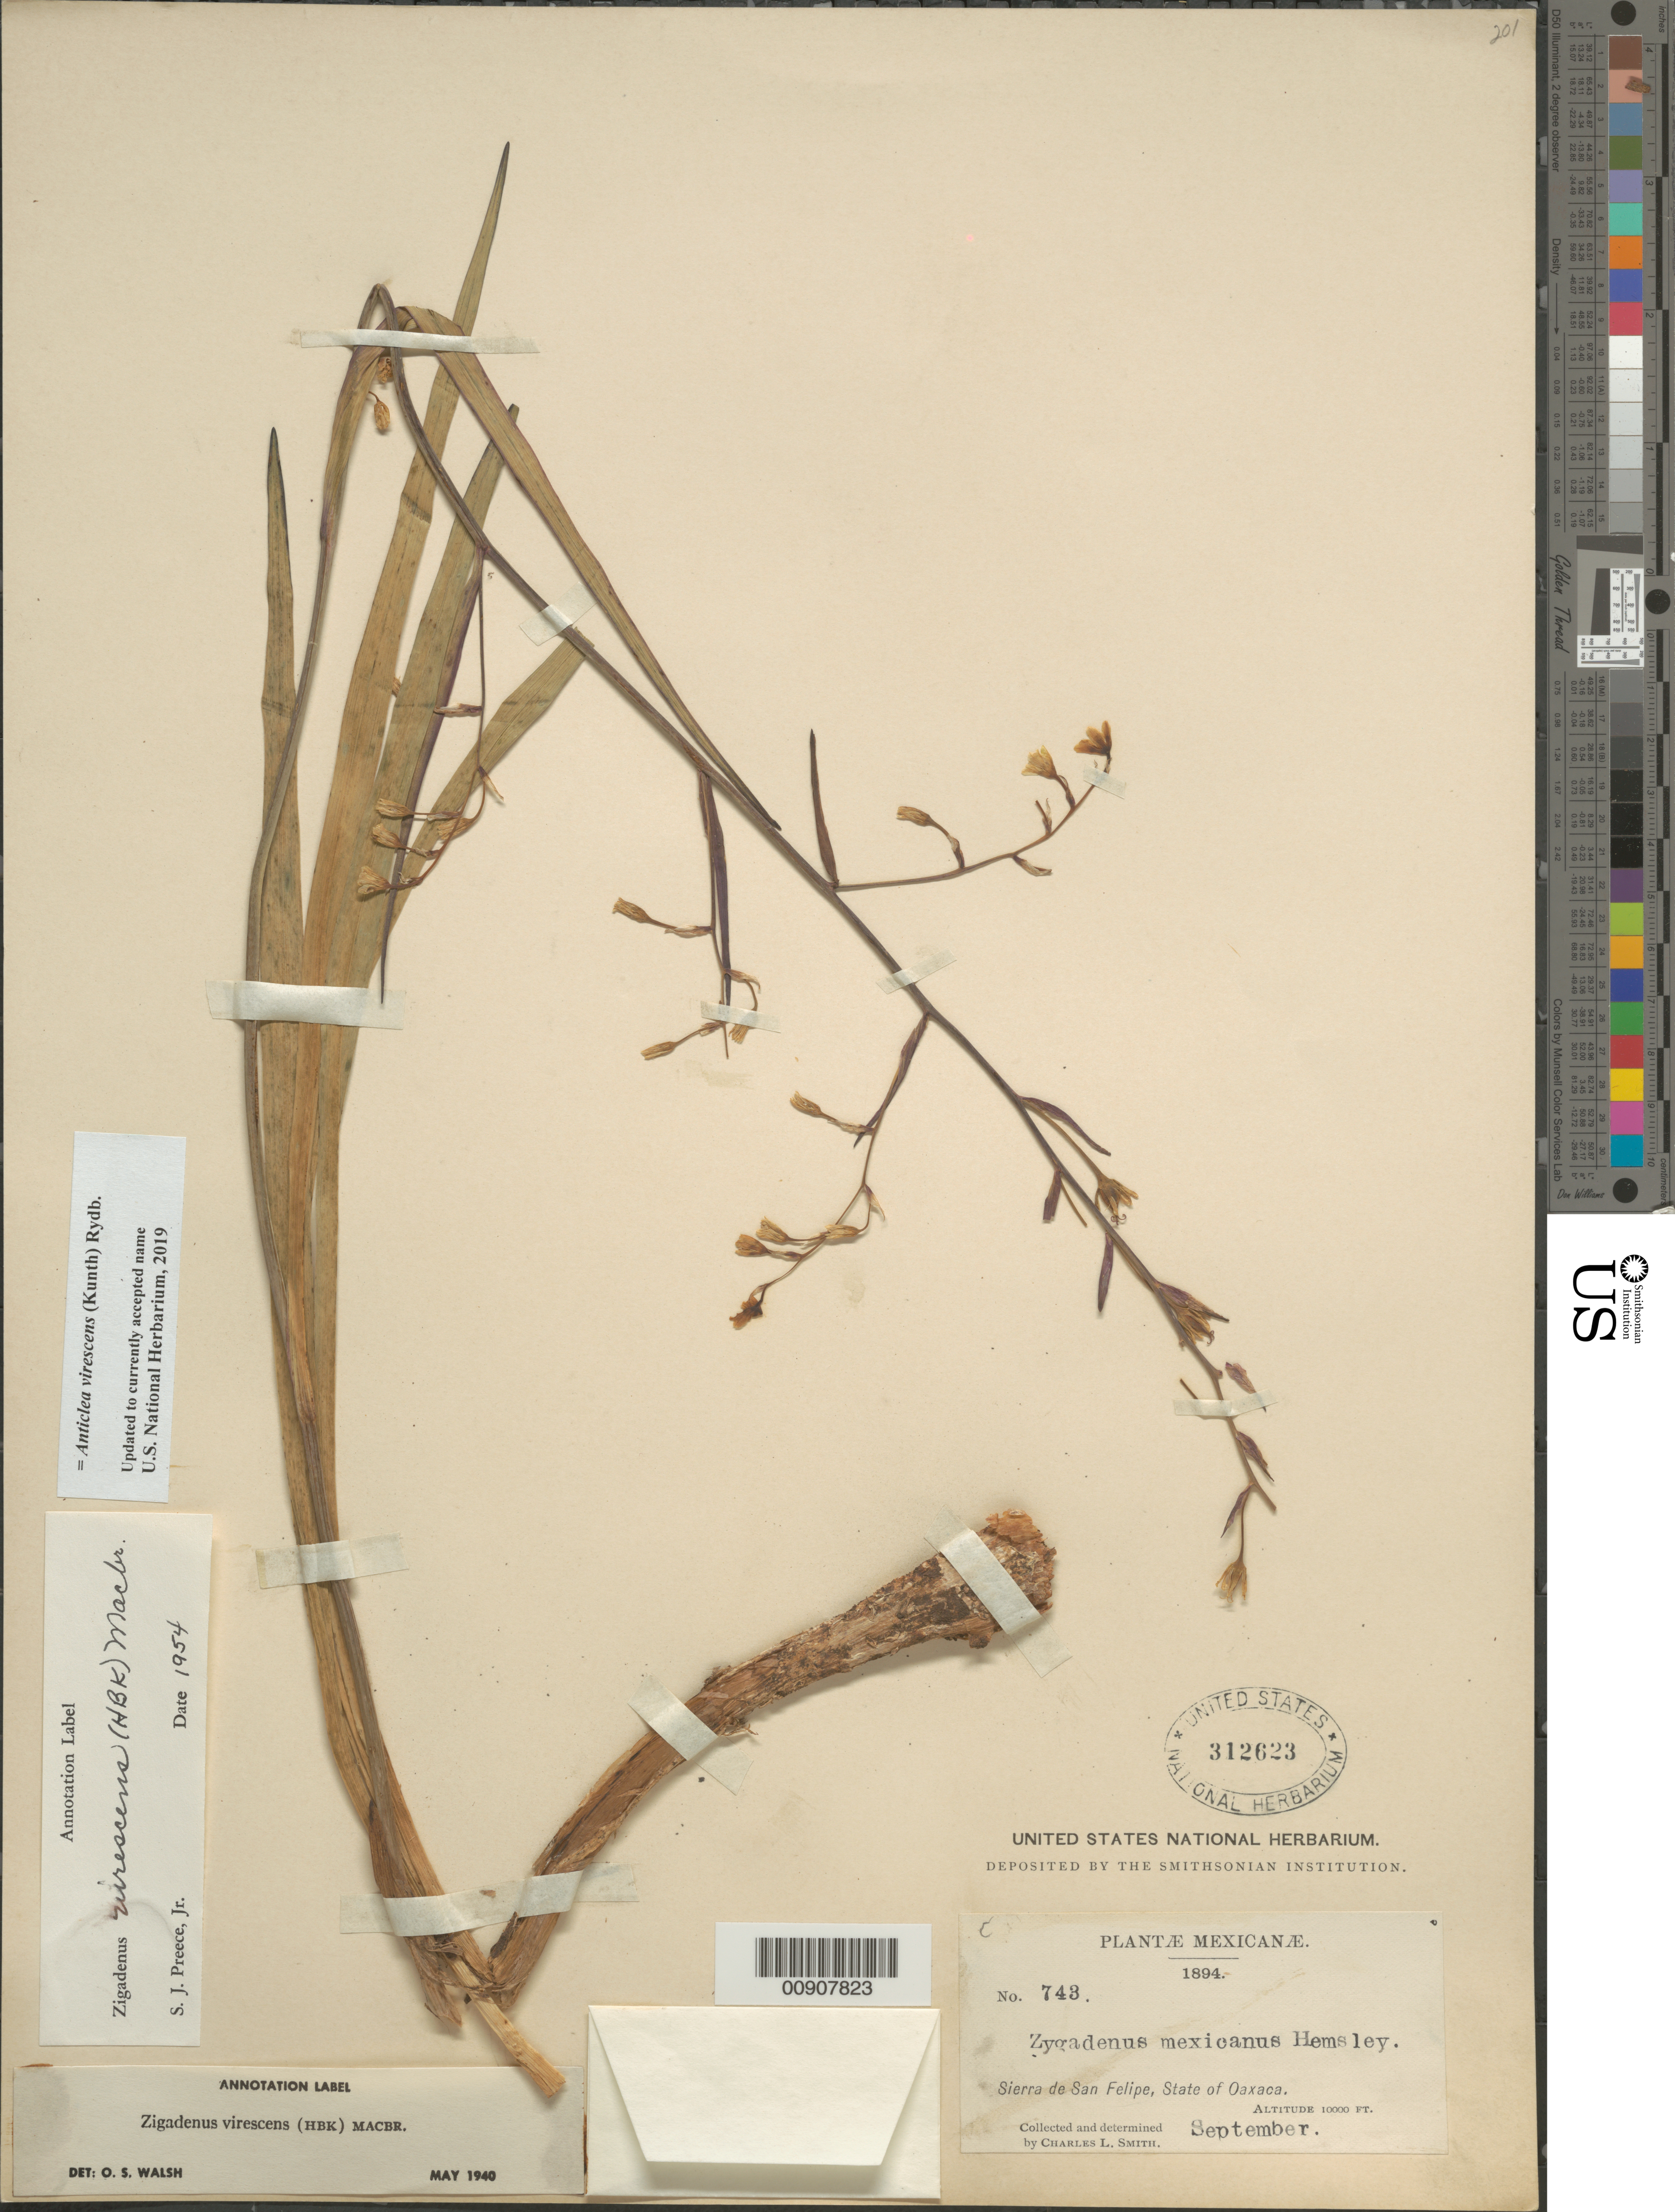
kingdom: Plantae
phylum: Tracheophyta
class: Liliopsida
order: Liliales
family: Melanthiaceae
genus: Anticlea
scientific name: Anticlea virescens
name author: (Kunth) Rydb.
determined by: Strong, Mark T., (BOT), Smithsonian Institution - National Museum of Natural History (UNITED STATES)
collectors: C. L. Smith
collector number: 743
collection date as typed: Sep 1894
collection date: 1894-09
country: Mexico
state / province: Oaxaca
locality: Sierra de San Felipe, State of Oaxaca.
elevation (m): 3048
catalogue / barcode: US 312623